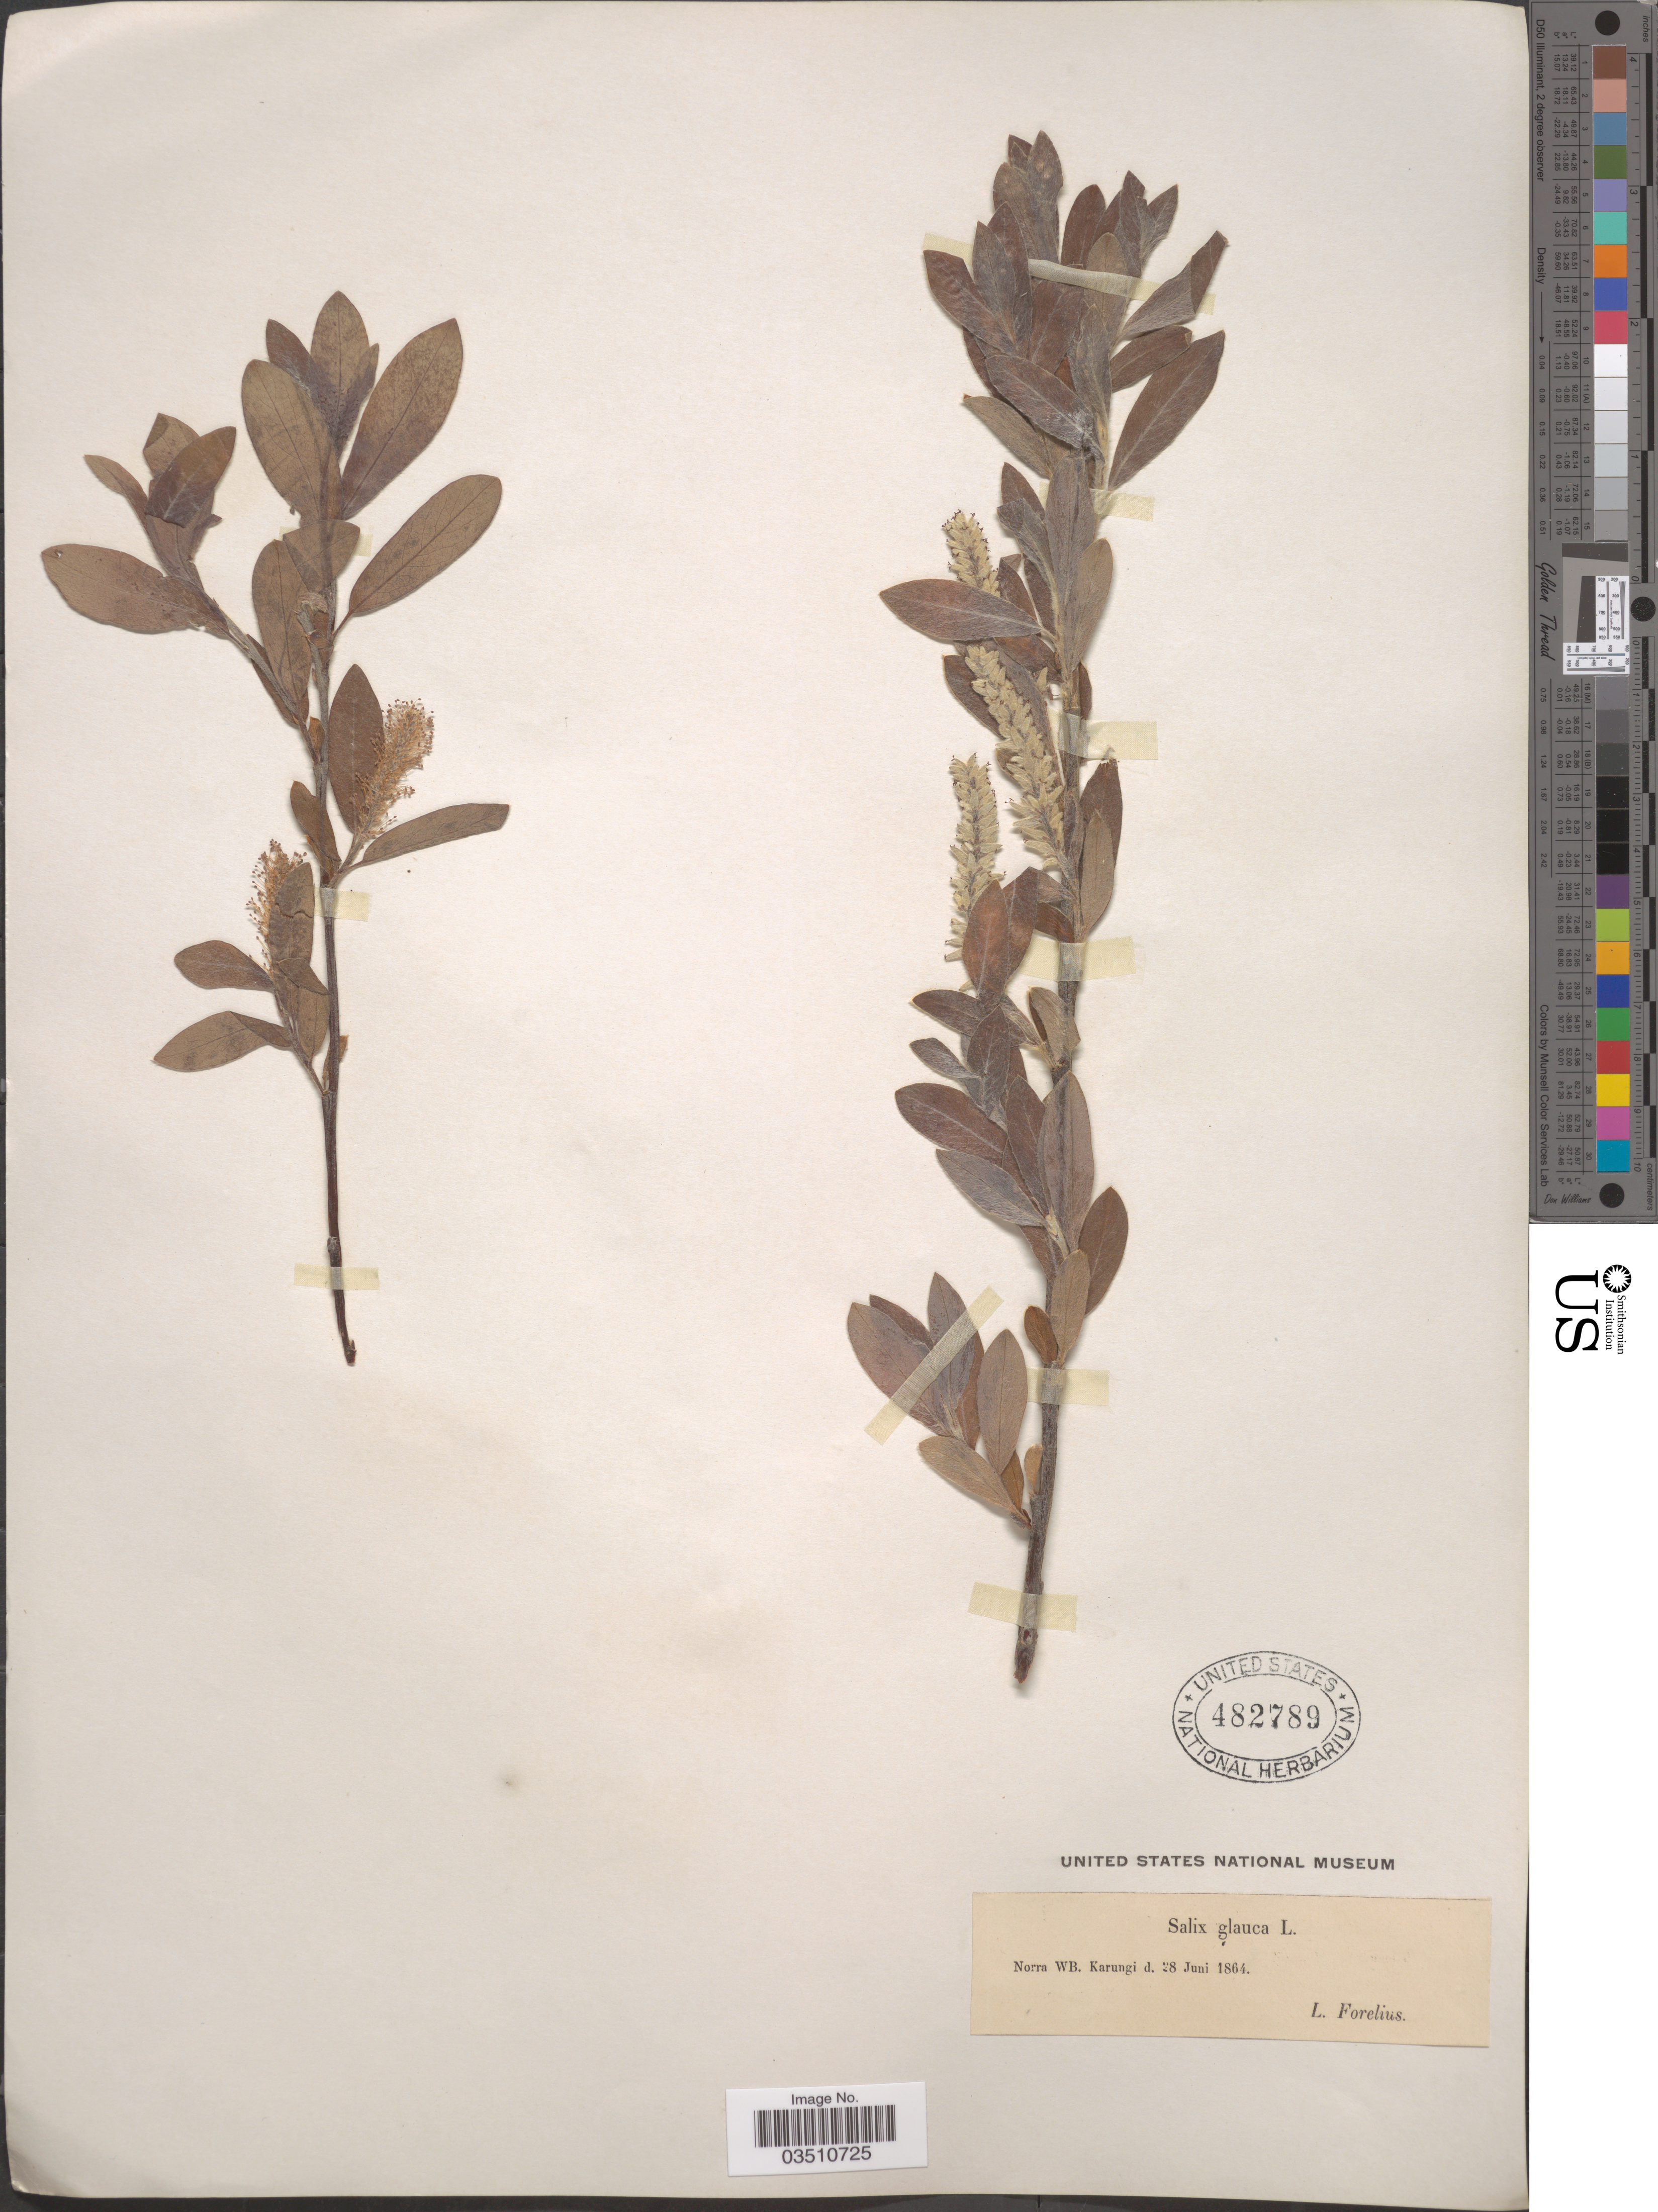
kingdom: Plantae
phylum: Tracheophyta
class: Magnoliopsida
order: Malpighiales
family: Salicaceae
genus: Salix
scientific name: Salix glauca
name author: L.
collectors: L. Forelius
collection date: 1864-06-28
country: Sweden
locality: Norra WB. Karungi.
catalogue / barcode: US 482789